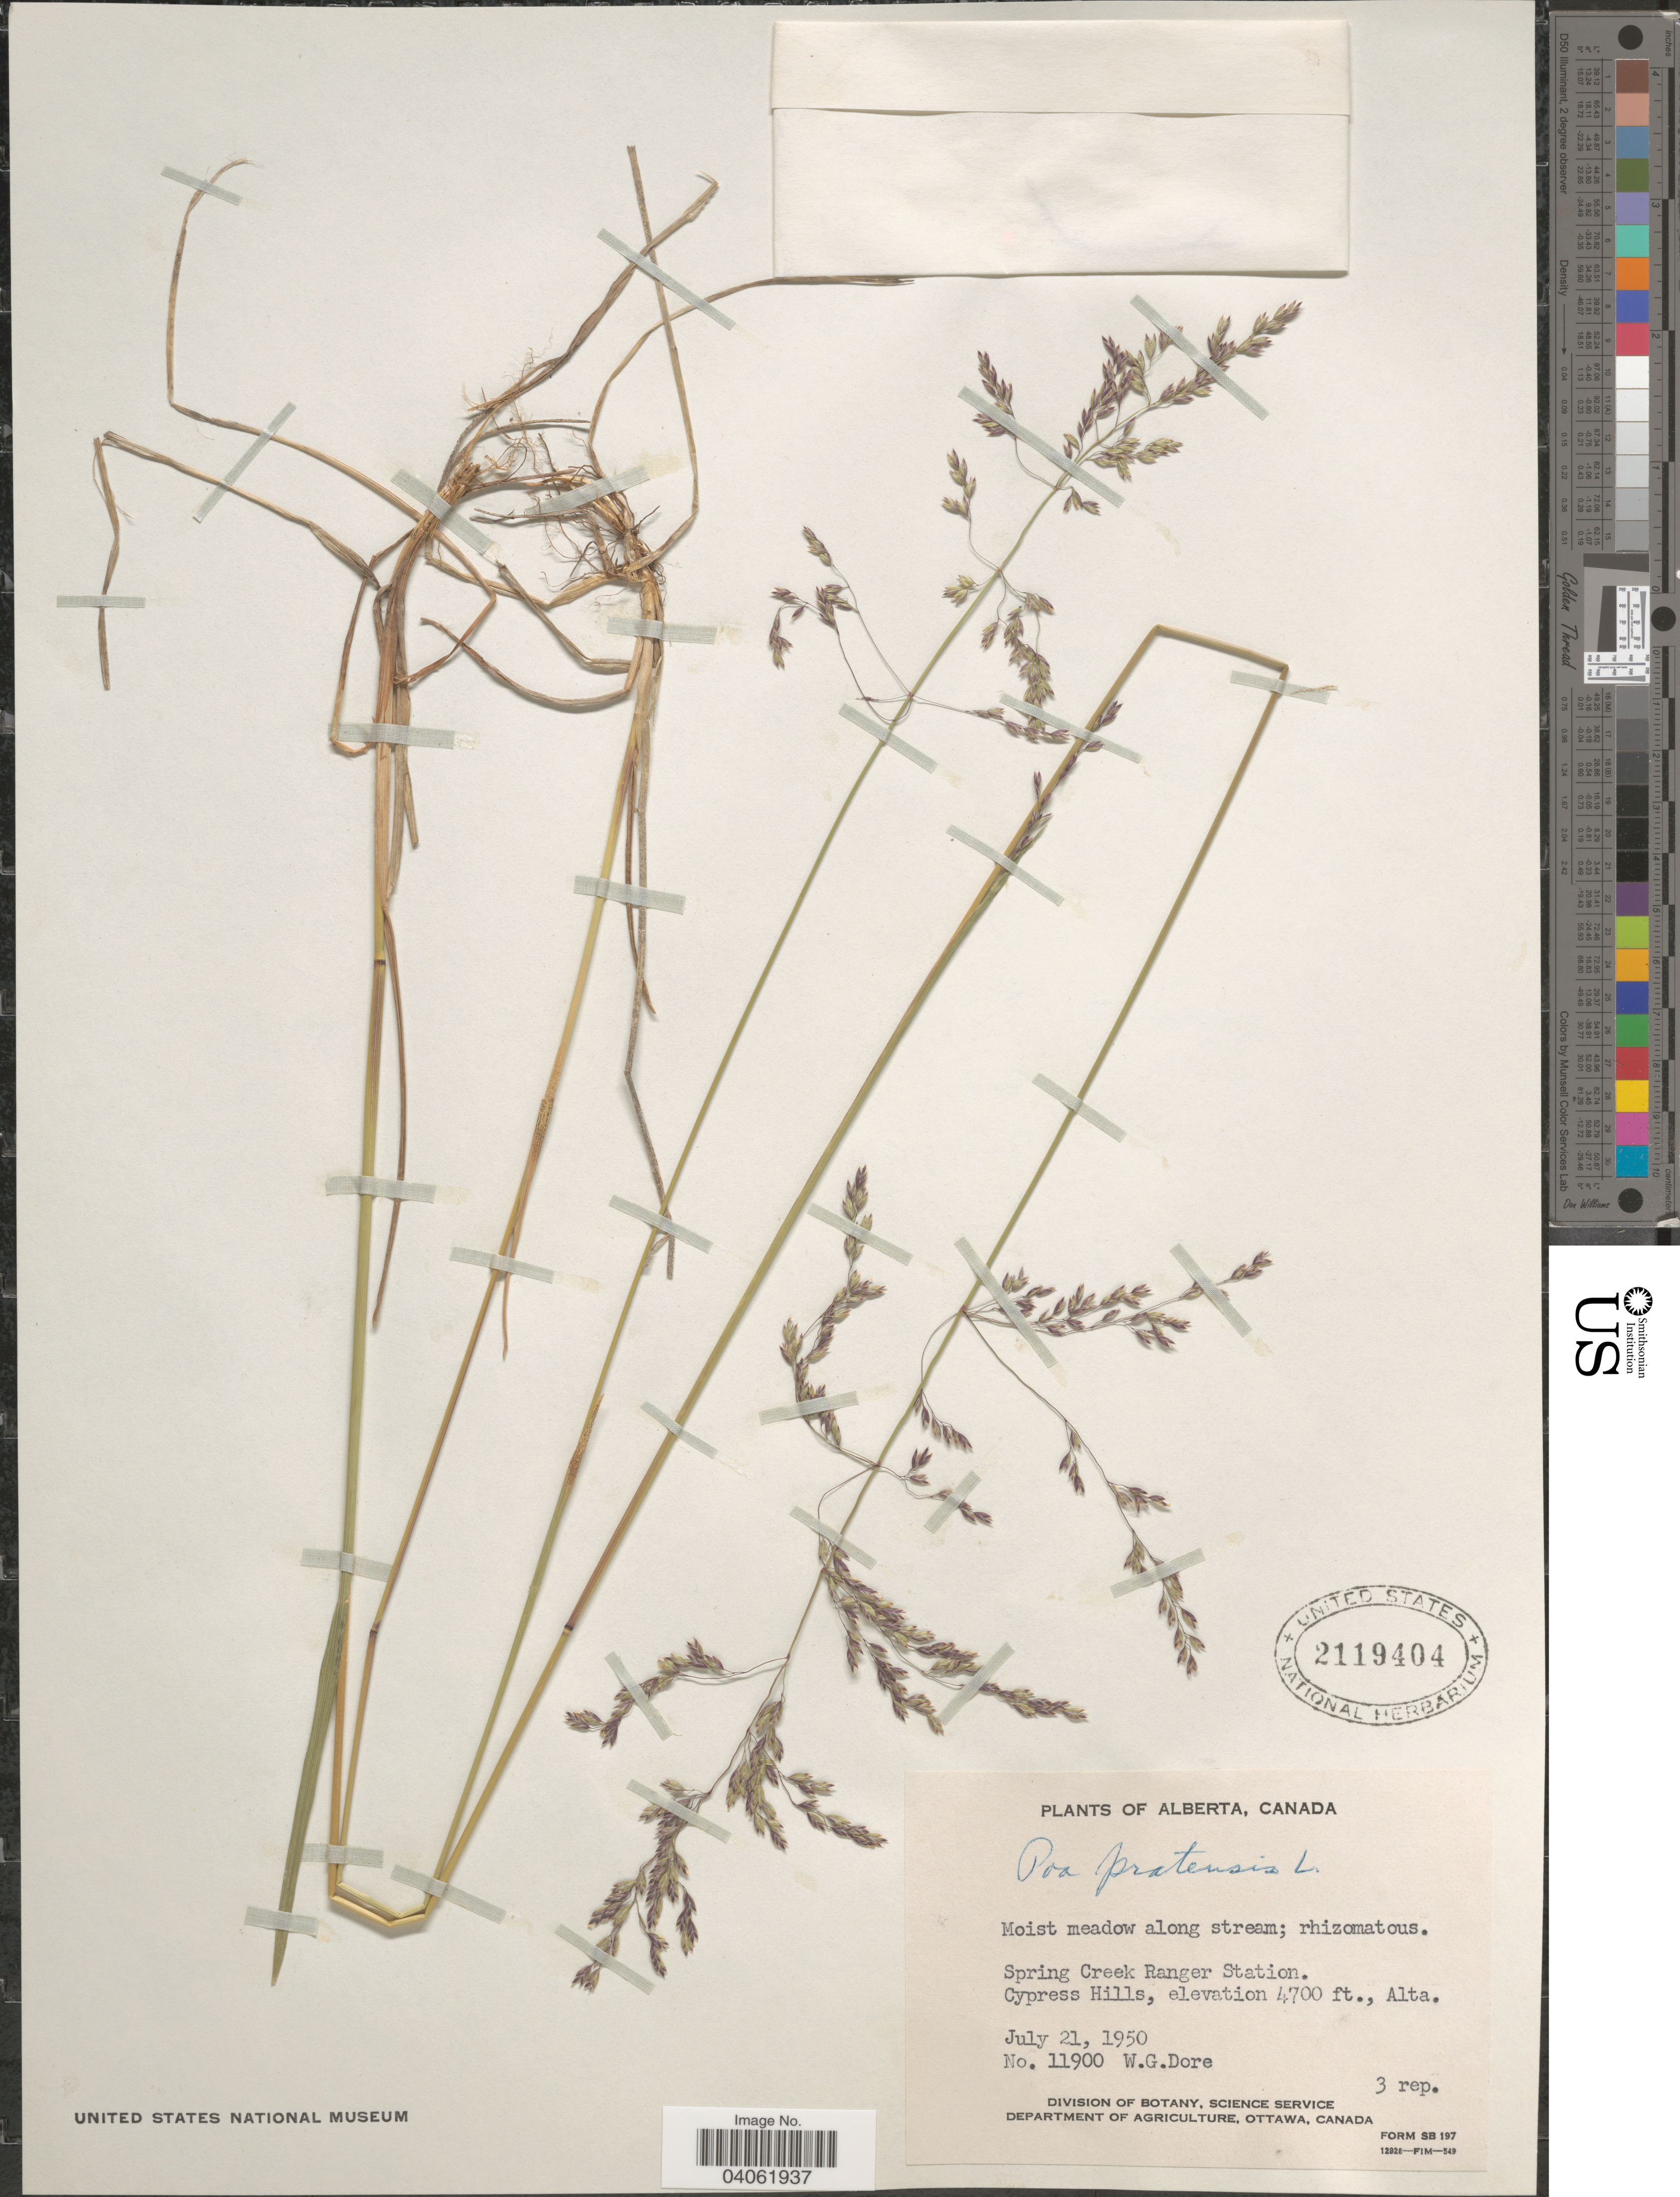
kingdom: Plantae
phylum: Tracheophyta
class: Liliopsida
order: Poales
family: Poaceae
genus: Poa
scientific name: Poa pratensis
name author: L.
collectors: W. Dore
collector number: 11900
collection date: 1950-07-21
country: Canada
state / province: Alberta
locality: Spring Creek Ranger Station. Cypress Hills, Alta.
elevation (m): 1433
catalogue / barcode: US 2119404